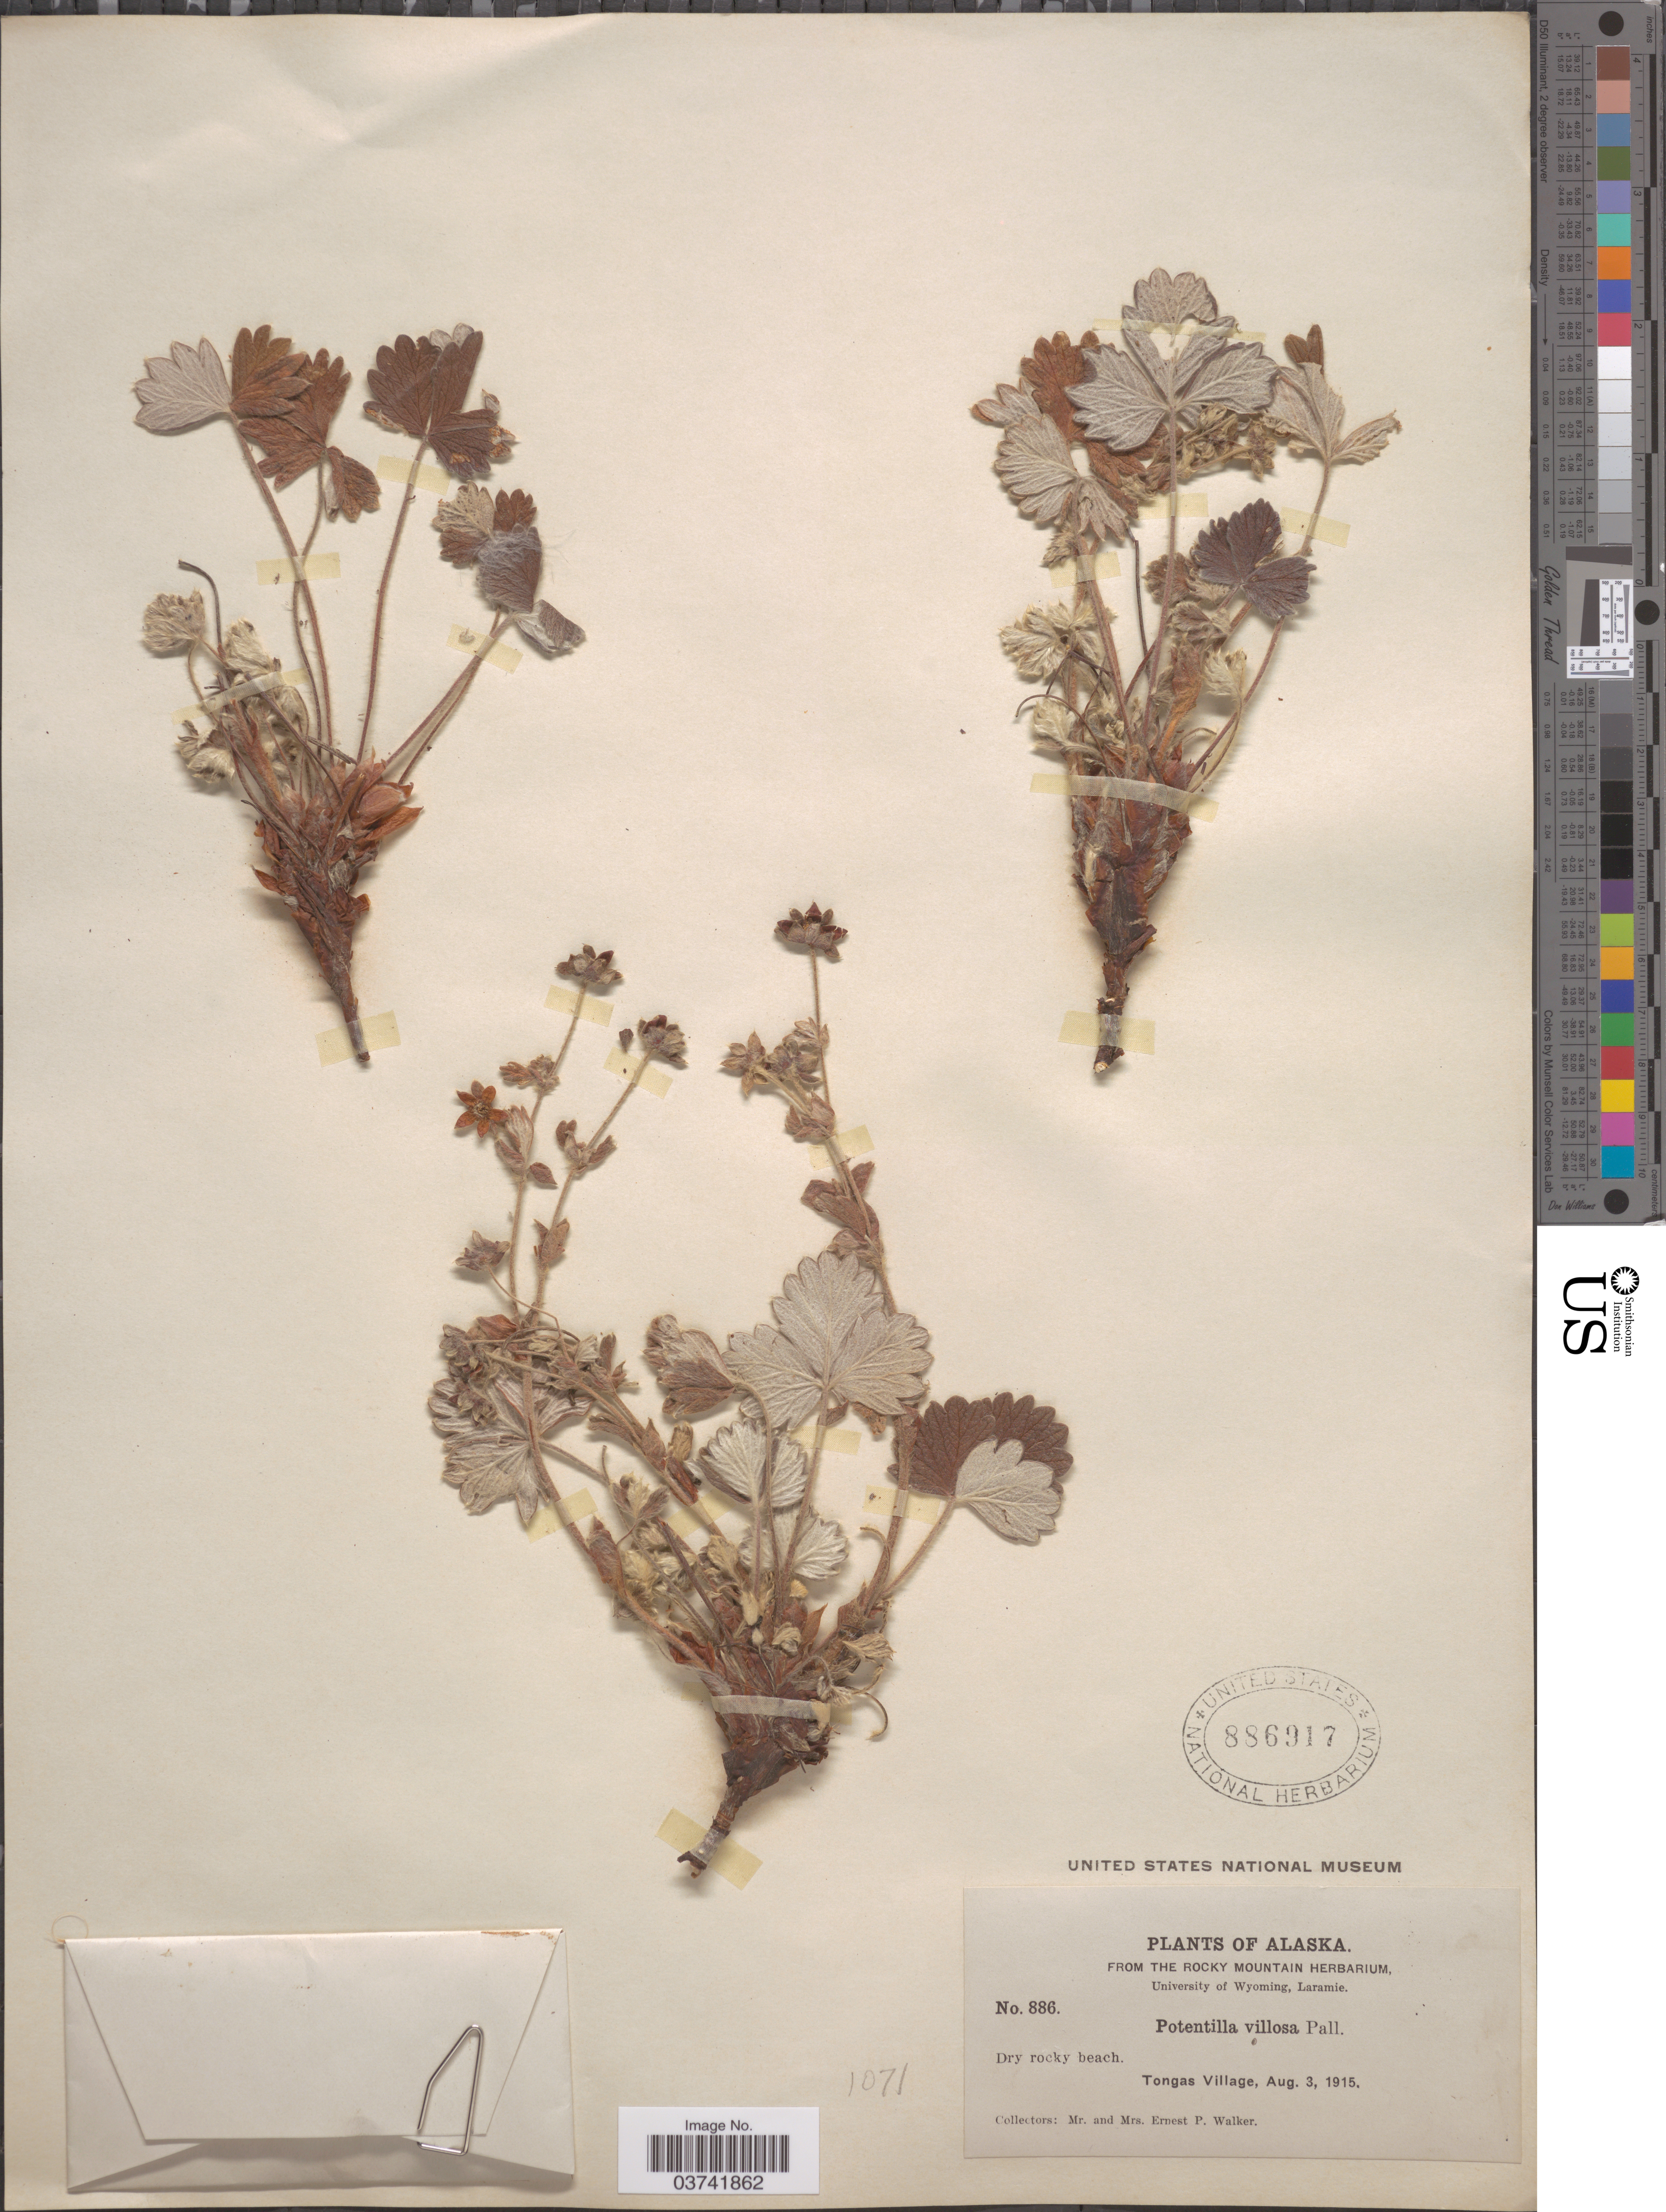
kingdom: Plantae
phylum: Tracheophyta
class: Magnoliopsida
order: Rosales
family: Rosaceae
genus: Potentilla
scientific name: Potentilla villosa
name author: Pall. ex Pursh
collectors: E. P. Walker & E. Walker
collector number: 886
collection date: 1915-08-03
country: United States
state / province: Alaska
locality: Tongas Village.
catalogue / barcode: US 886917